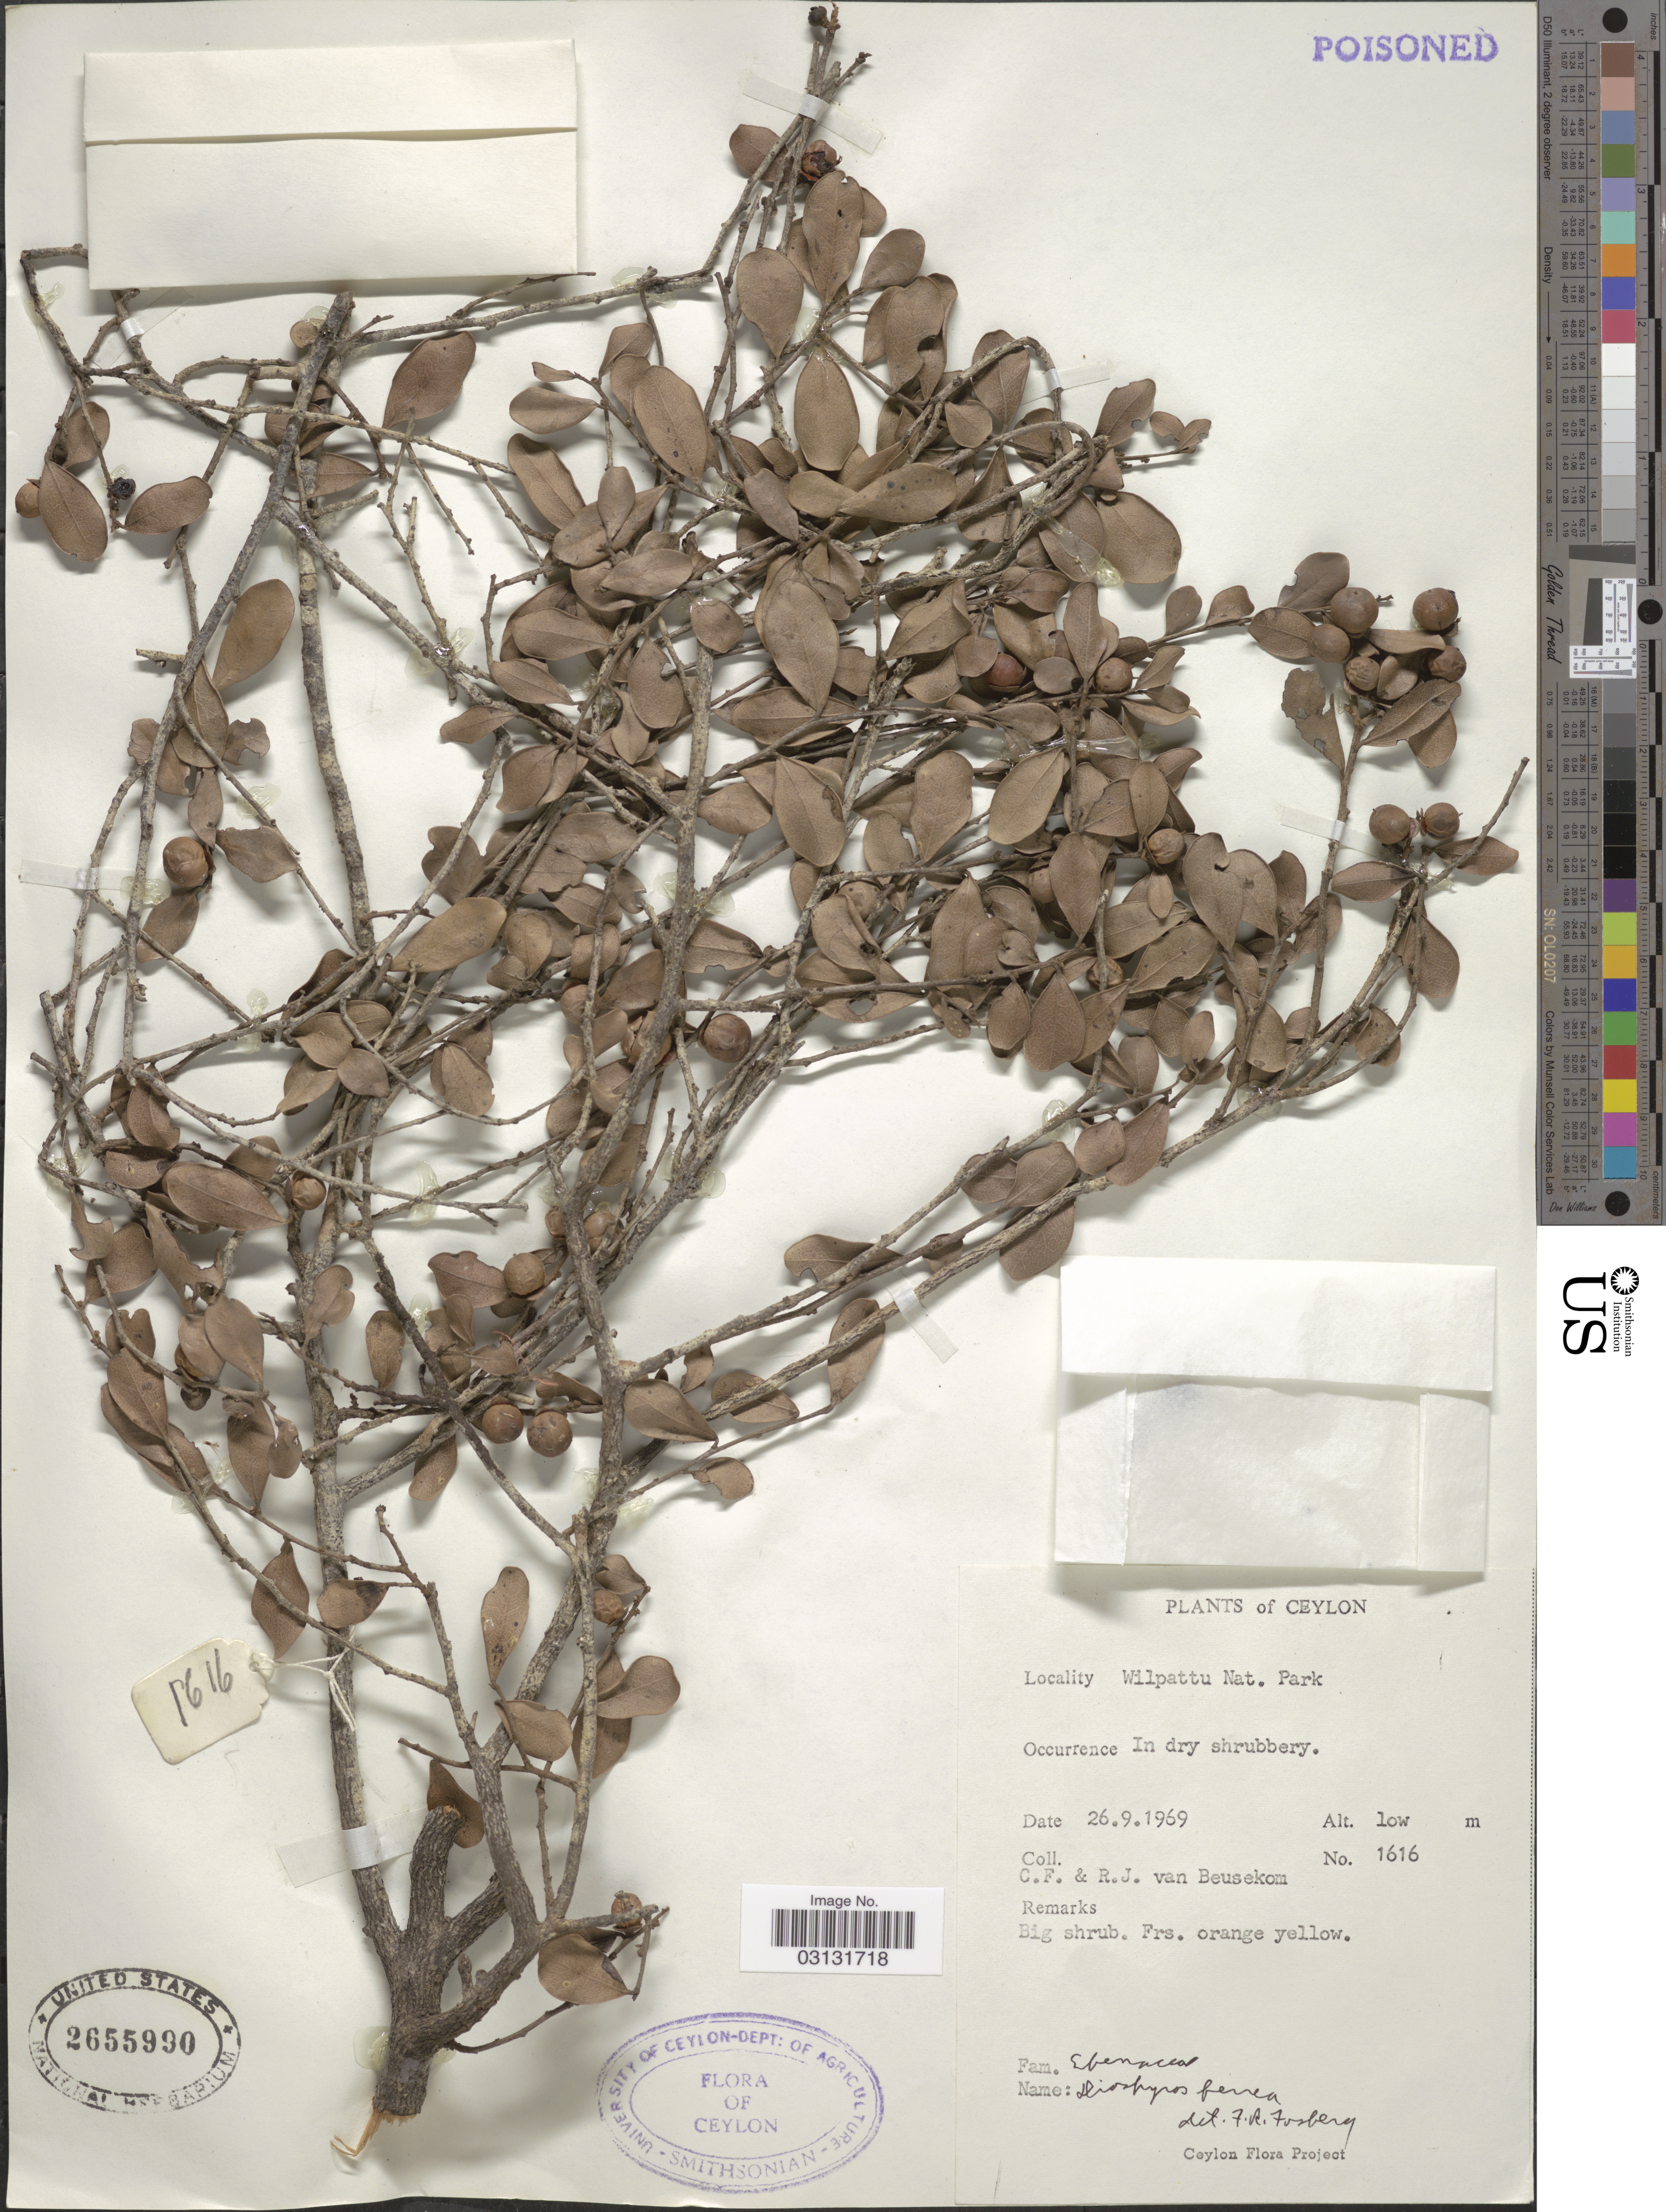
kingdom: Plantae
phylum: Tracheophyta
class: Magnoliopsida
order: Ericales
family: Ebenaceae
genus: Diospyros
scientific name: Diospyros ferrea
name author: (Willd.) Bakh.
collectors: C. F. Beusekom & R. Beusekom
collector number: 1616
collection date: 1969-09-26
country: Sri Lanka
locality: Ceylon. Wilpattu Nat. Park.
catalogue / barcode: US 2655990